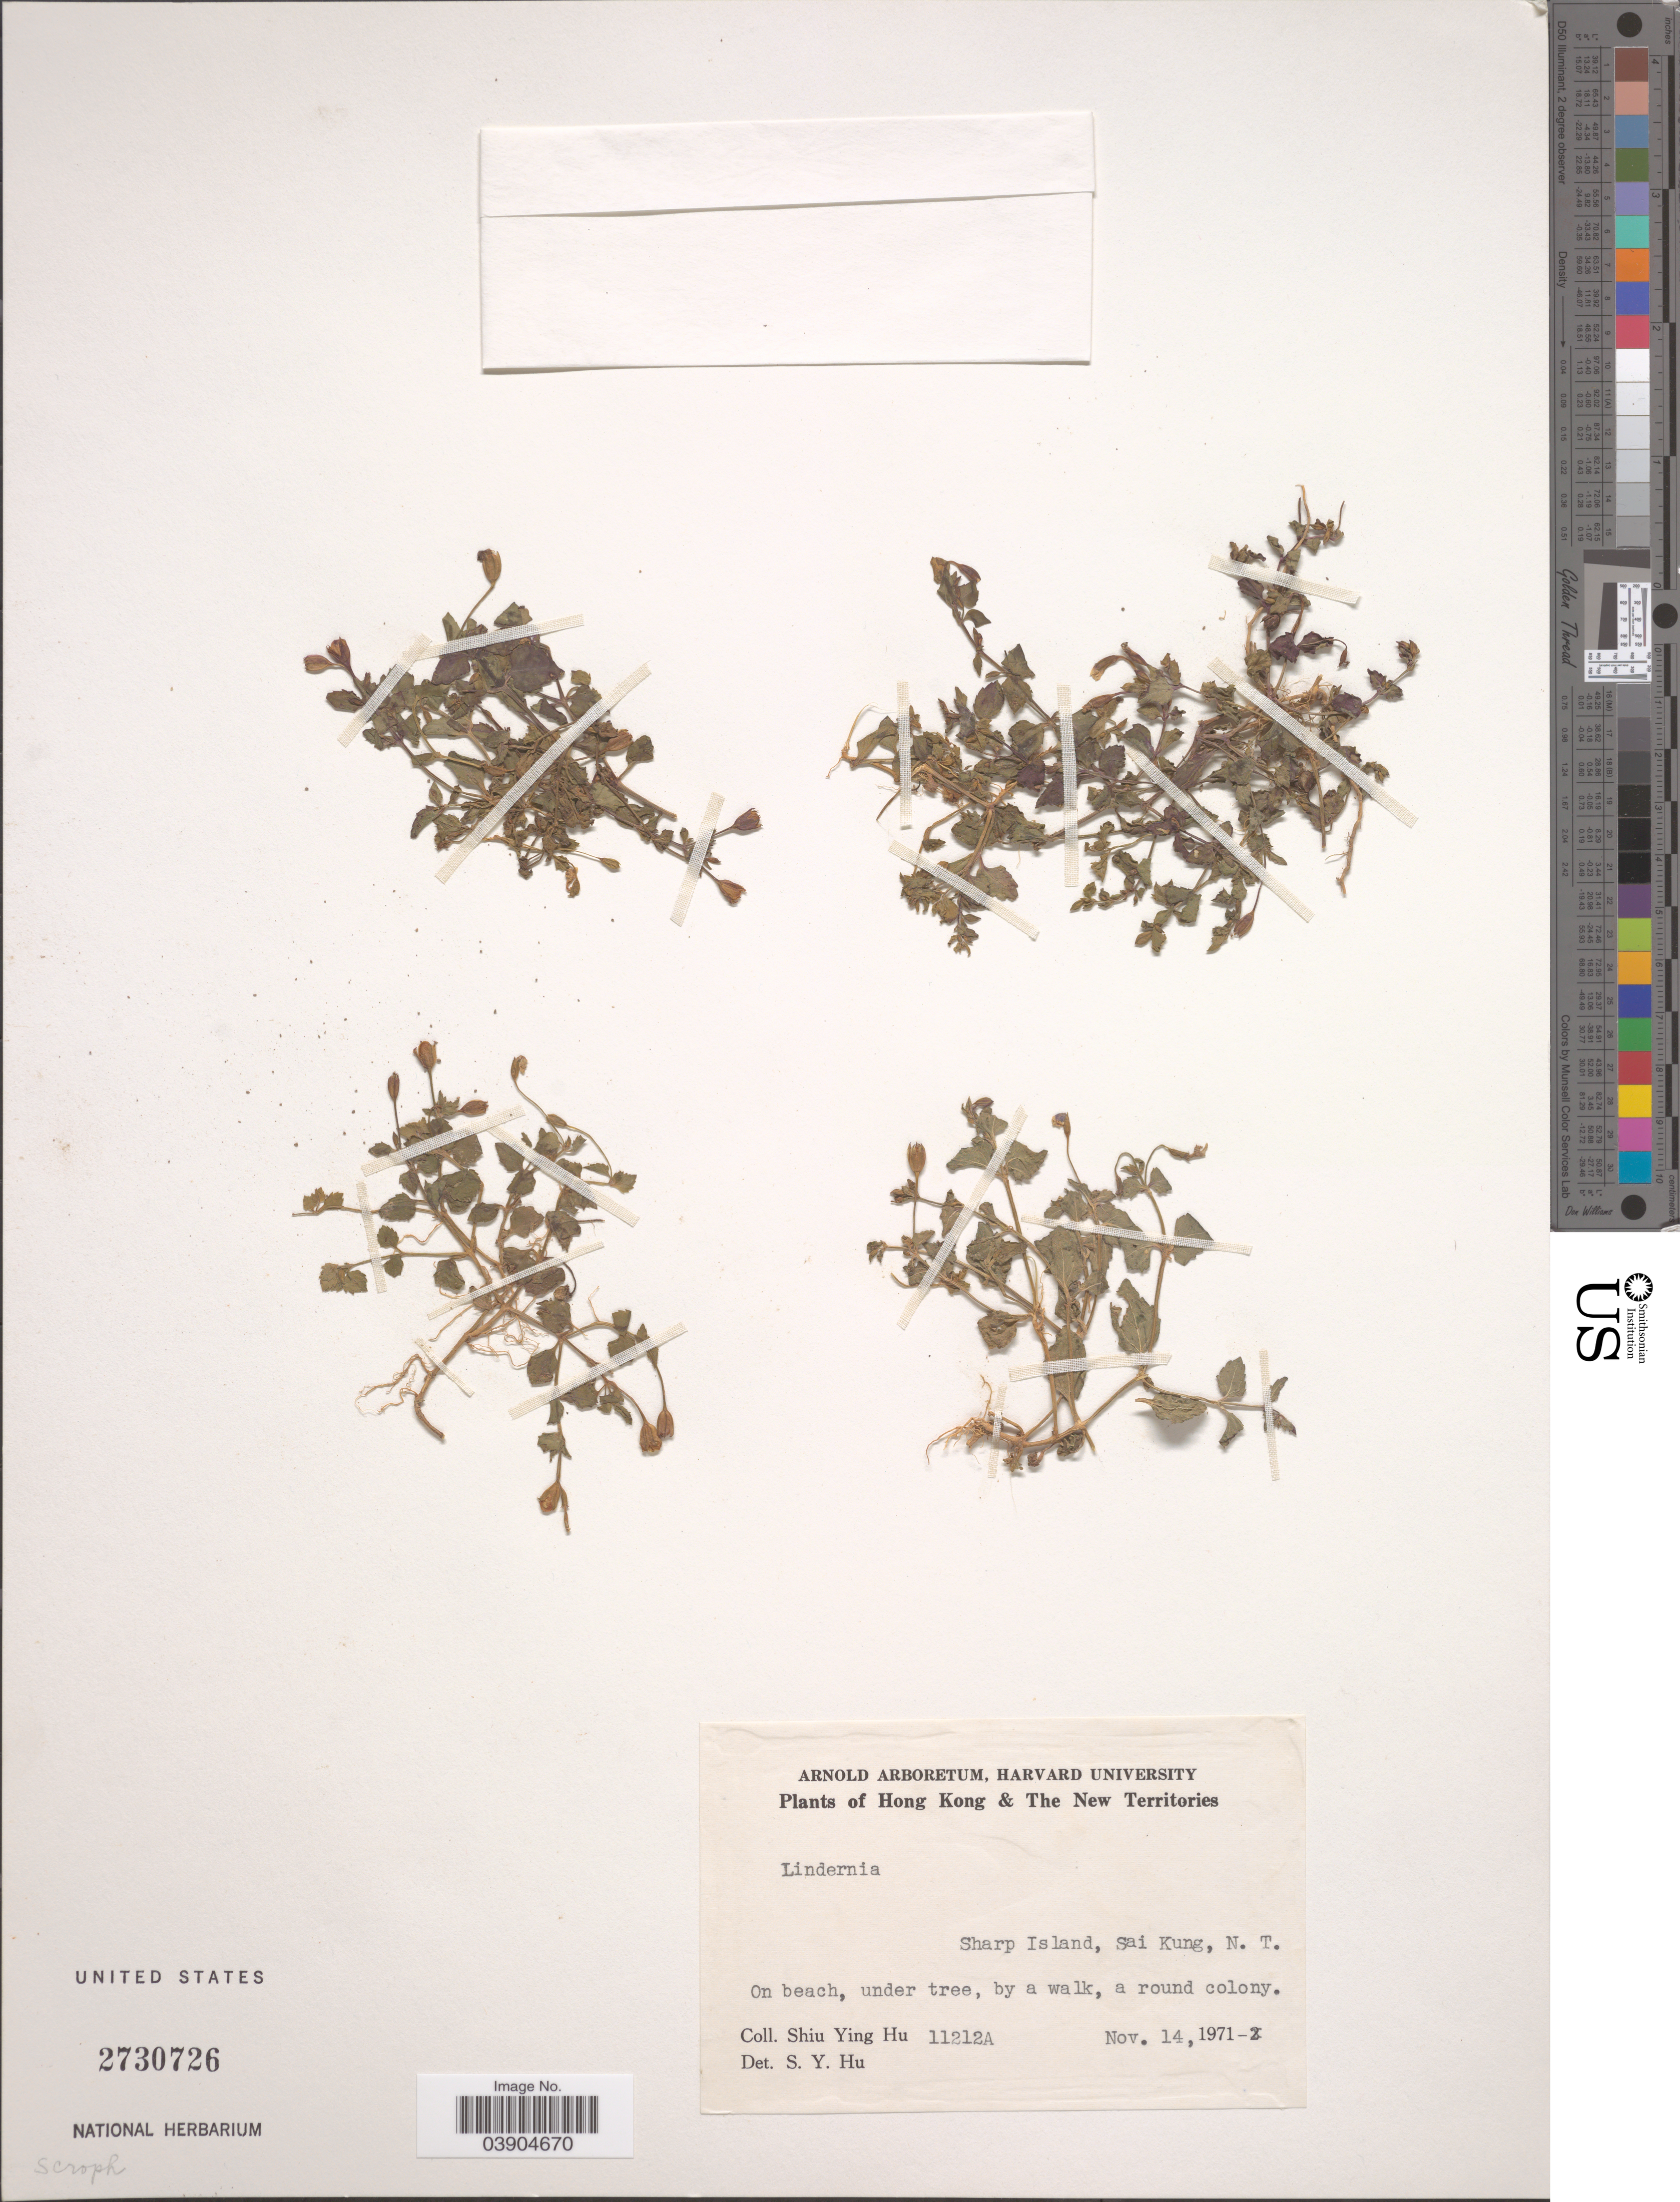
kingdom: Plantae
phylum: Tracheophyta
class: Magnoliopsida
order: Lamiales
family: Linderniaceae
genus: Lindernia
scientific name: Lindernia sp.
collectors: S. Y. Hu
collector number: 11212A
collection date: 1971-11-14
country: China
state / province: Hong Kong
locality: The New Territories. Sharp Island, Sai Kung, N.T.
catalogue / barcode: US 2730726